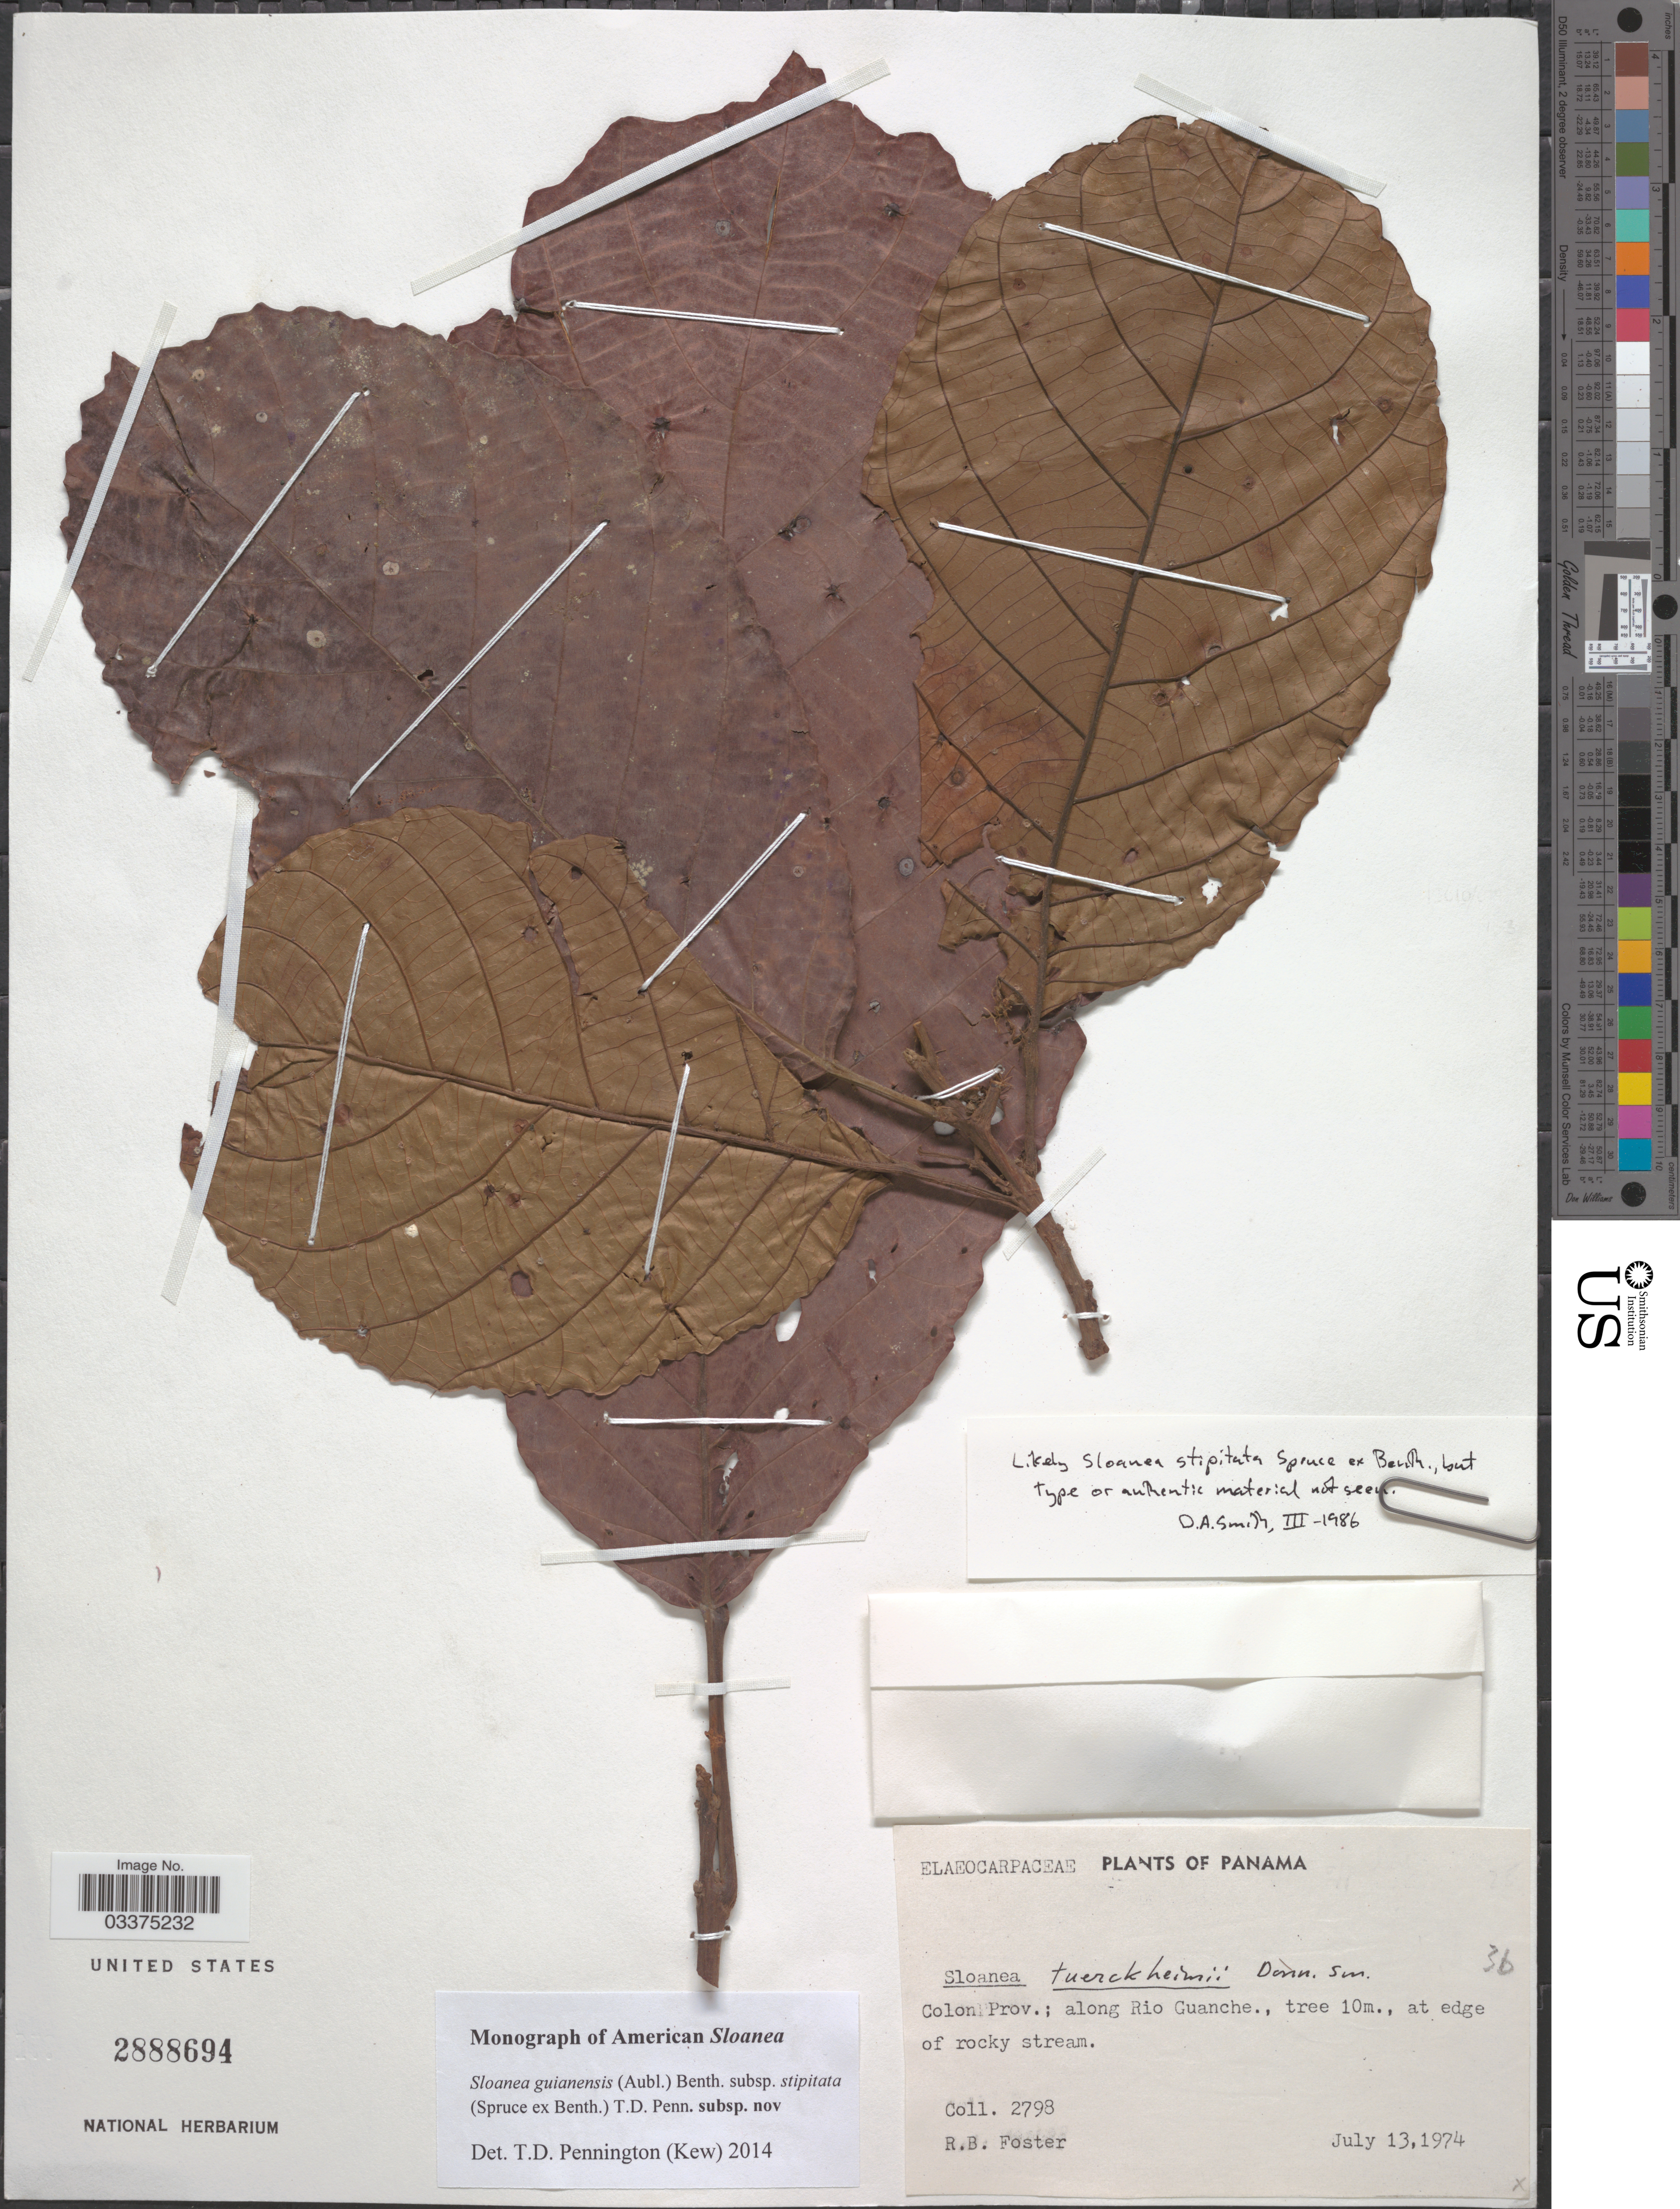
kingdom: Plantae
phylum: Tracheophyta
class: Magnoliopsida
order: Oxalidales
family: Elaeocarpaceae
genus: Sloanea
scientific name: Sloanea guianensis subsp. stipitata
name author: (Spruce ex Benth.) T.D. Penn.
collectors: R. B. Foster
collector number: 2798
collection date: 1974-07-13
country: Panama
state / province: Colón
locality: Along Rio Guanche.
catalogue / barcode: US 2888694